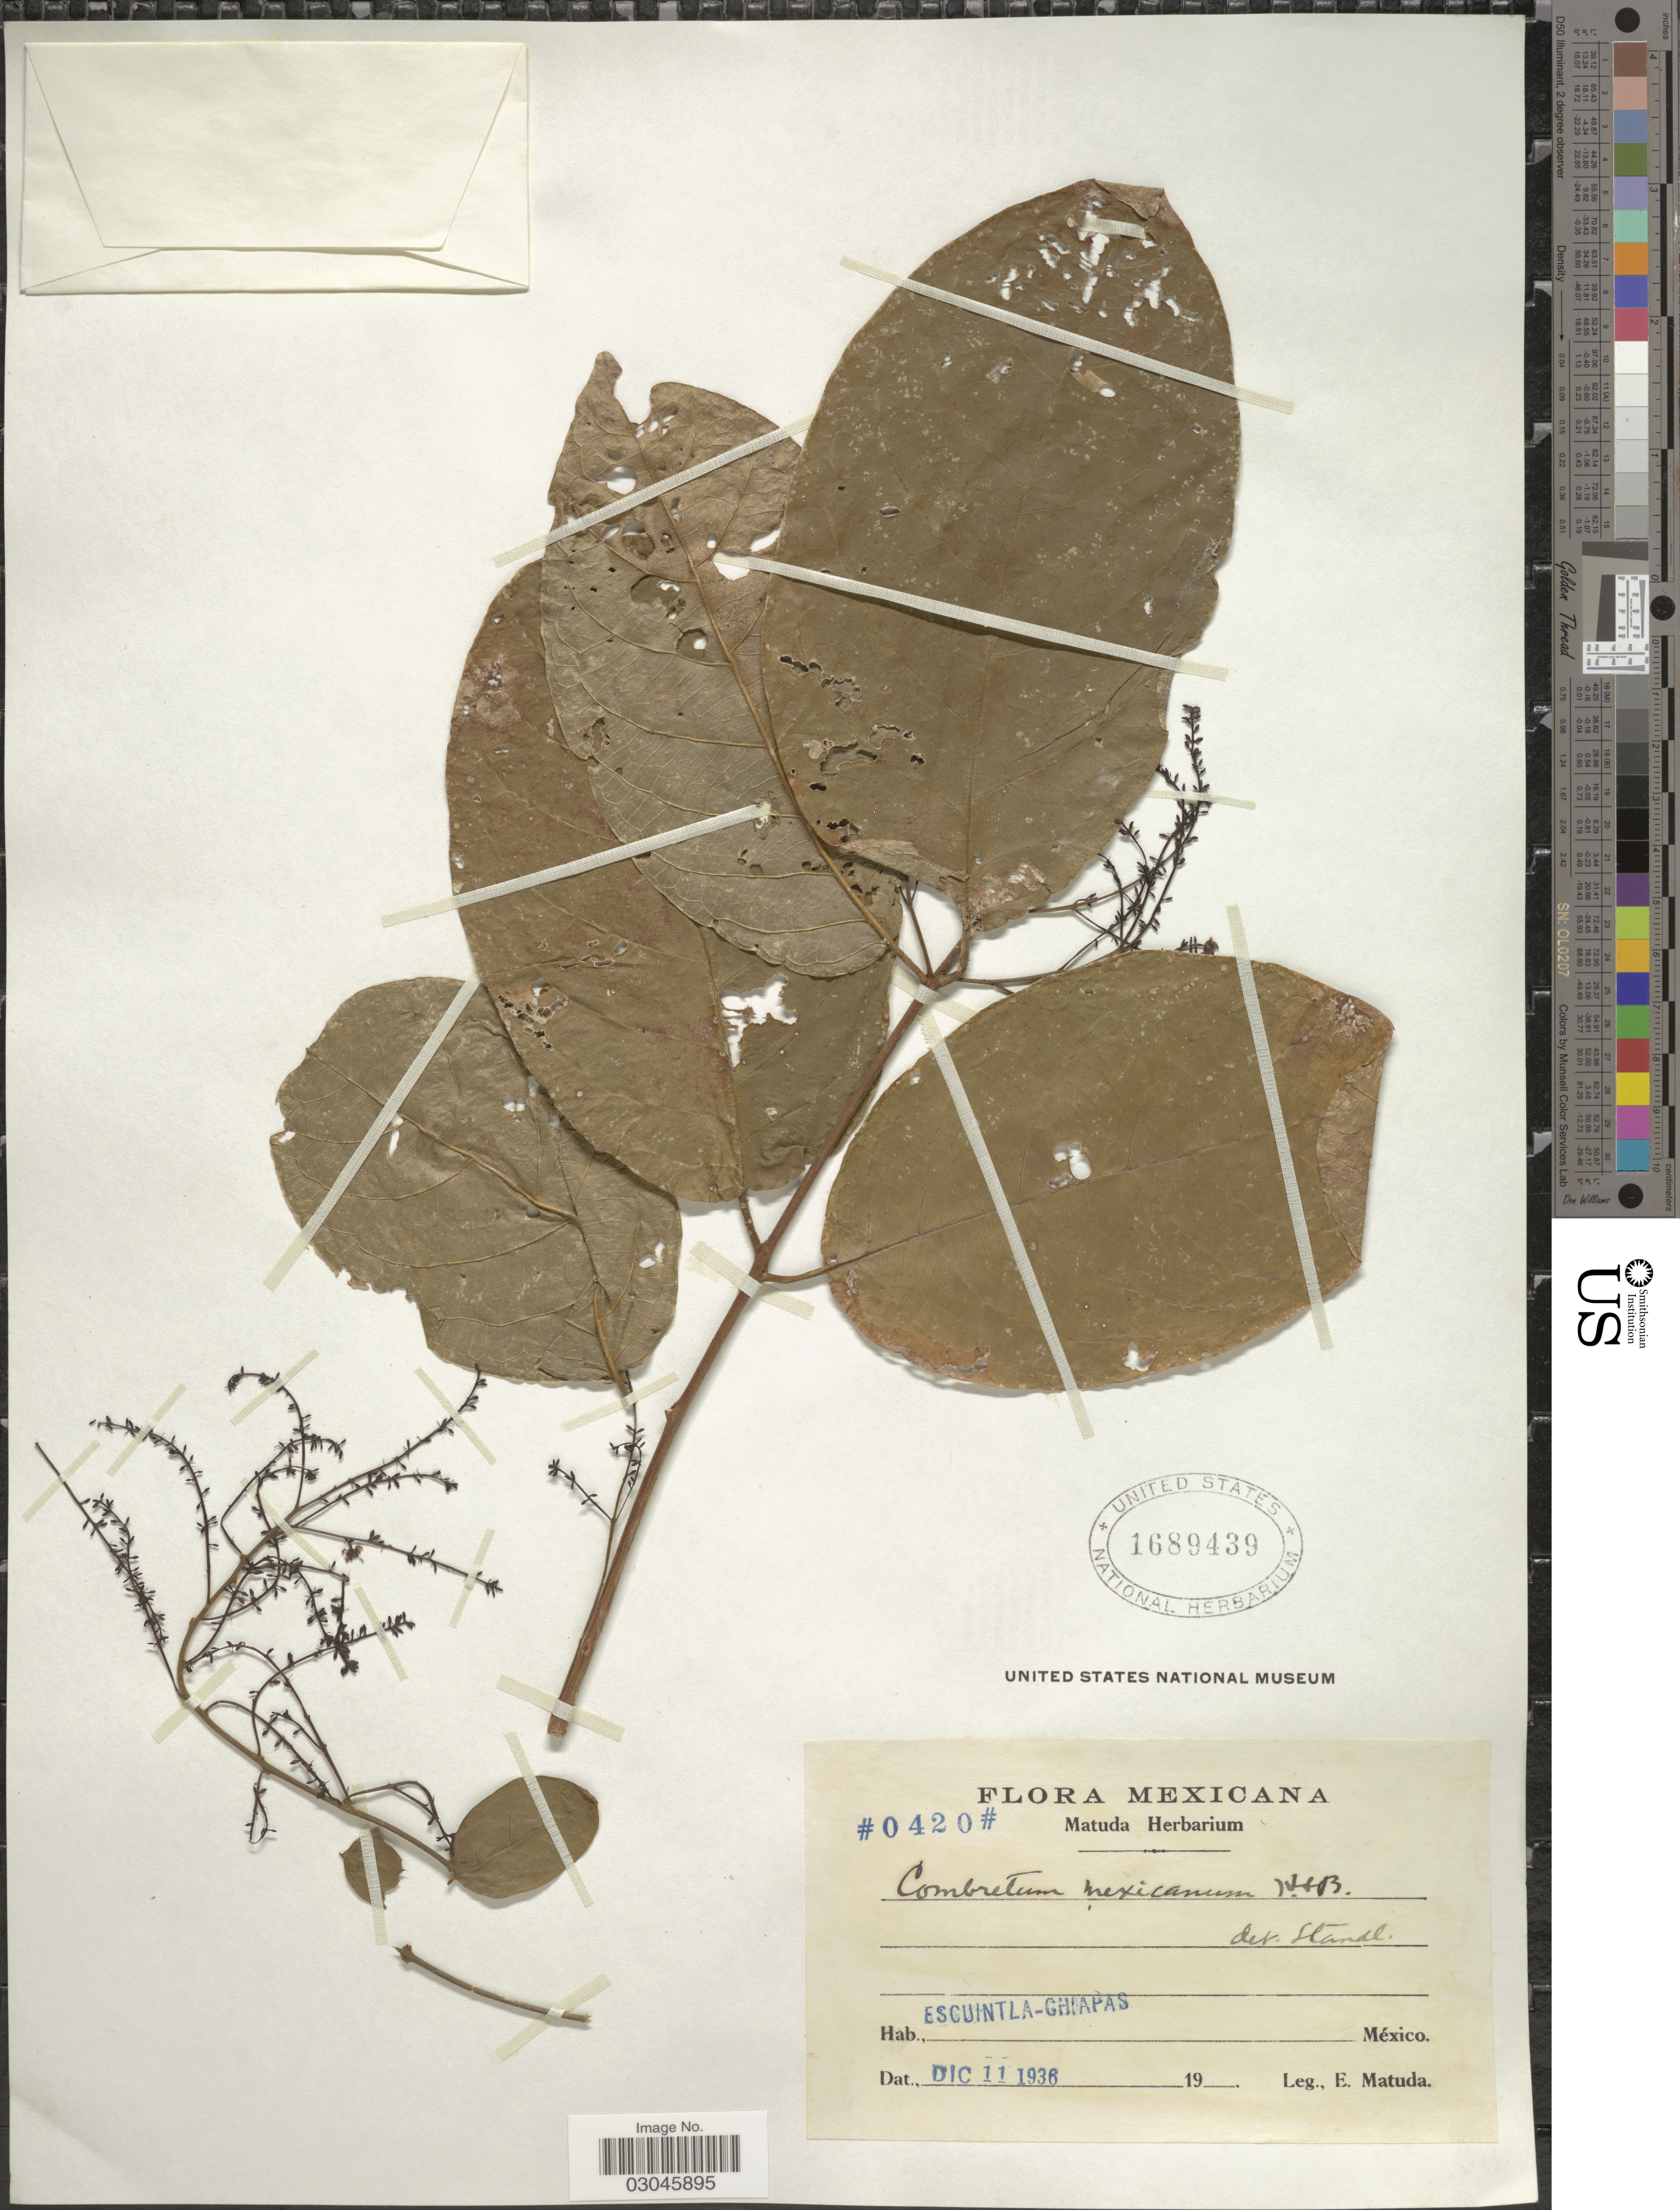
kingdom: Plantae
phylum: Tracheophyta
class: Magnoliopsida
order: Myrtales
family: Combretaceae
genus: Combretum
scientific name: Combretum laxum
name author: Jacq.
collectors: E. Matuda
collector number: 0420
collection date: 1936-12-11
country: Mexico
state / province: Chiapas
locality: Escuintla.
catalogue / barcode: US 1689439